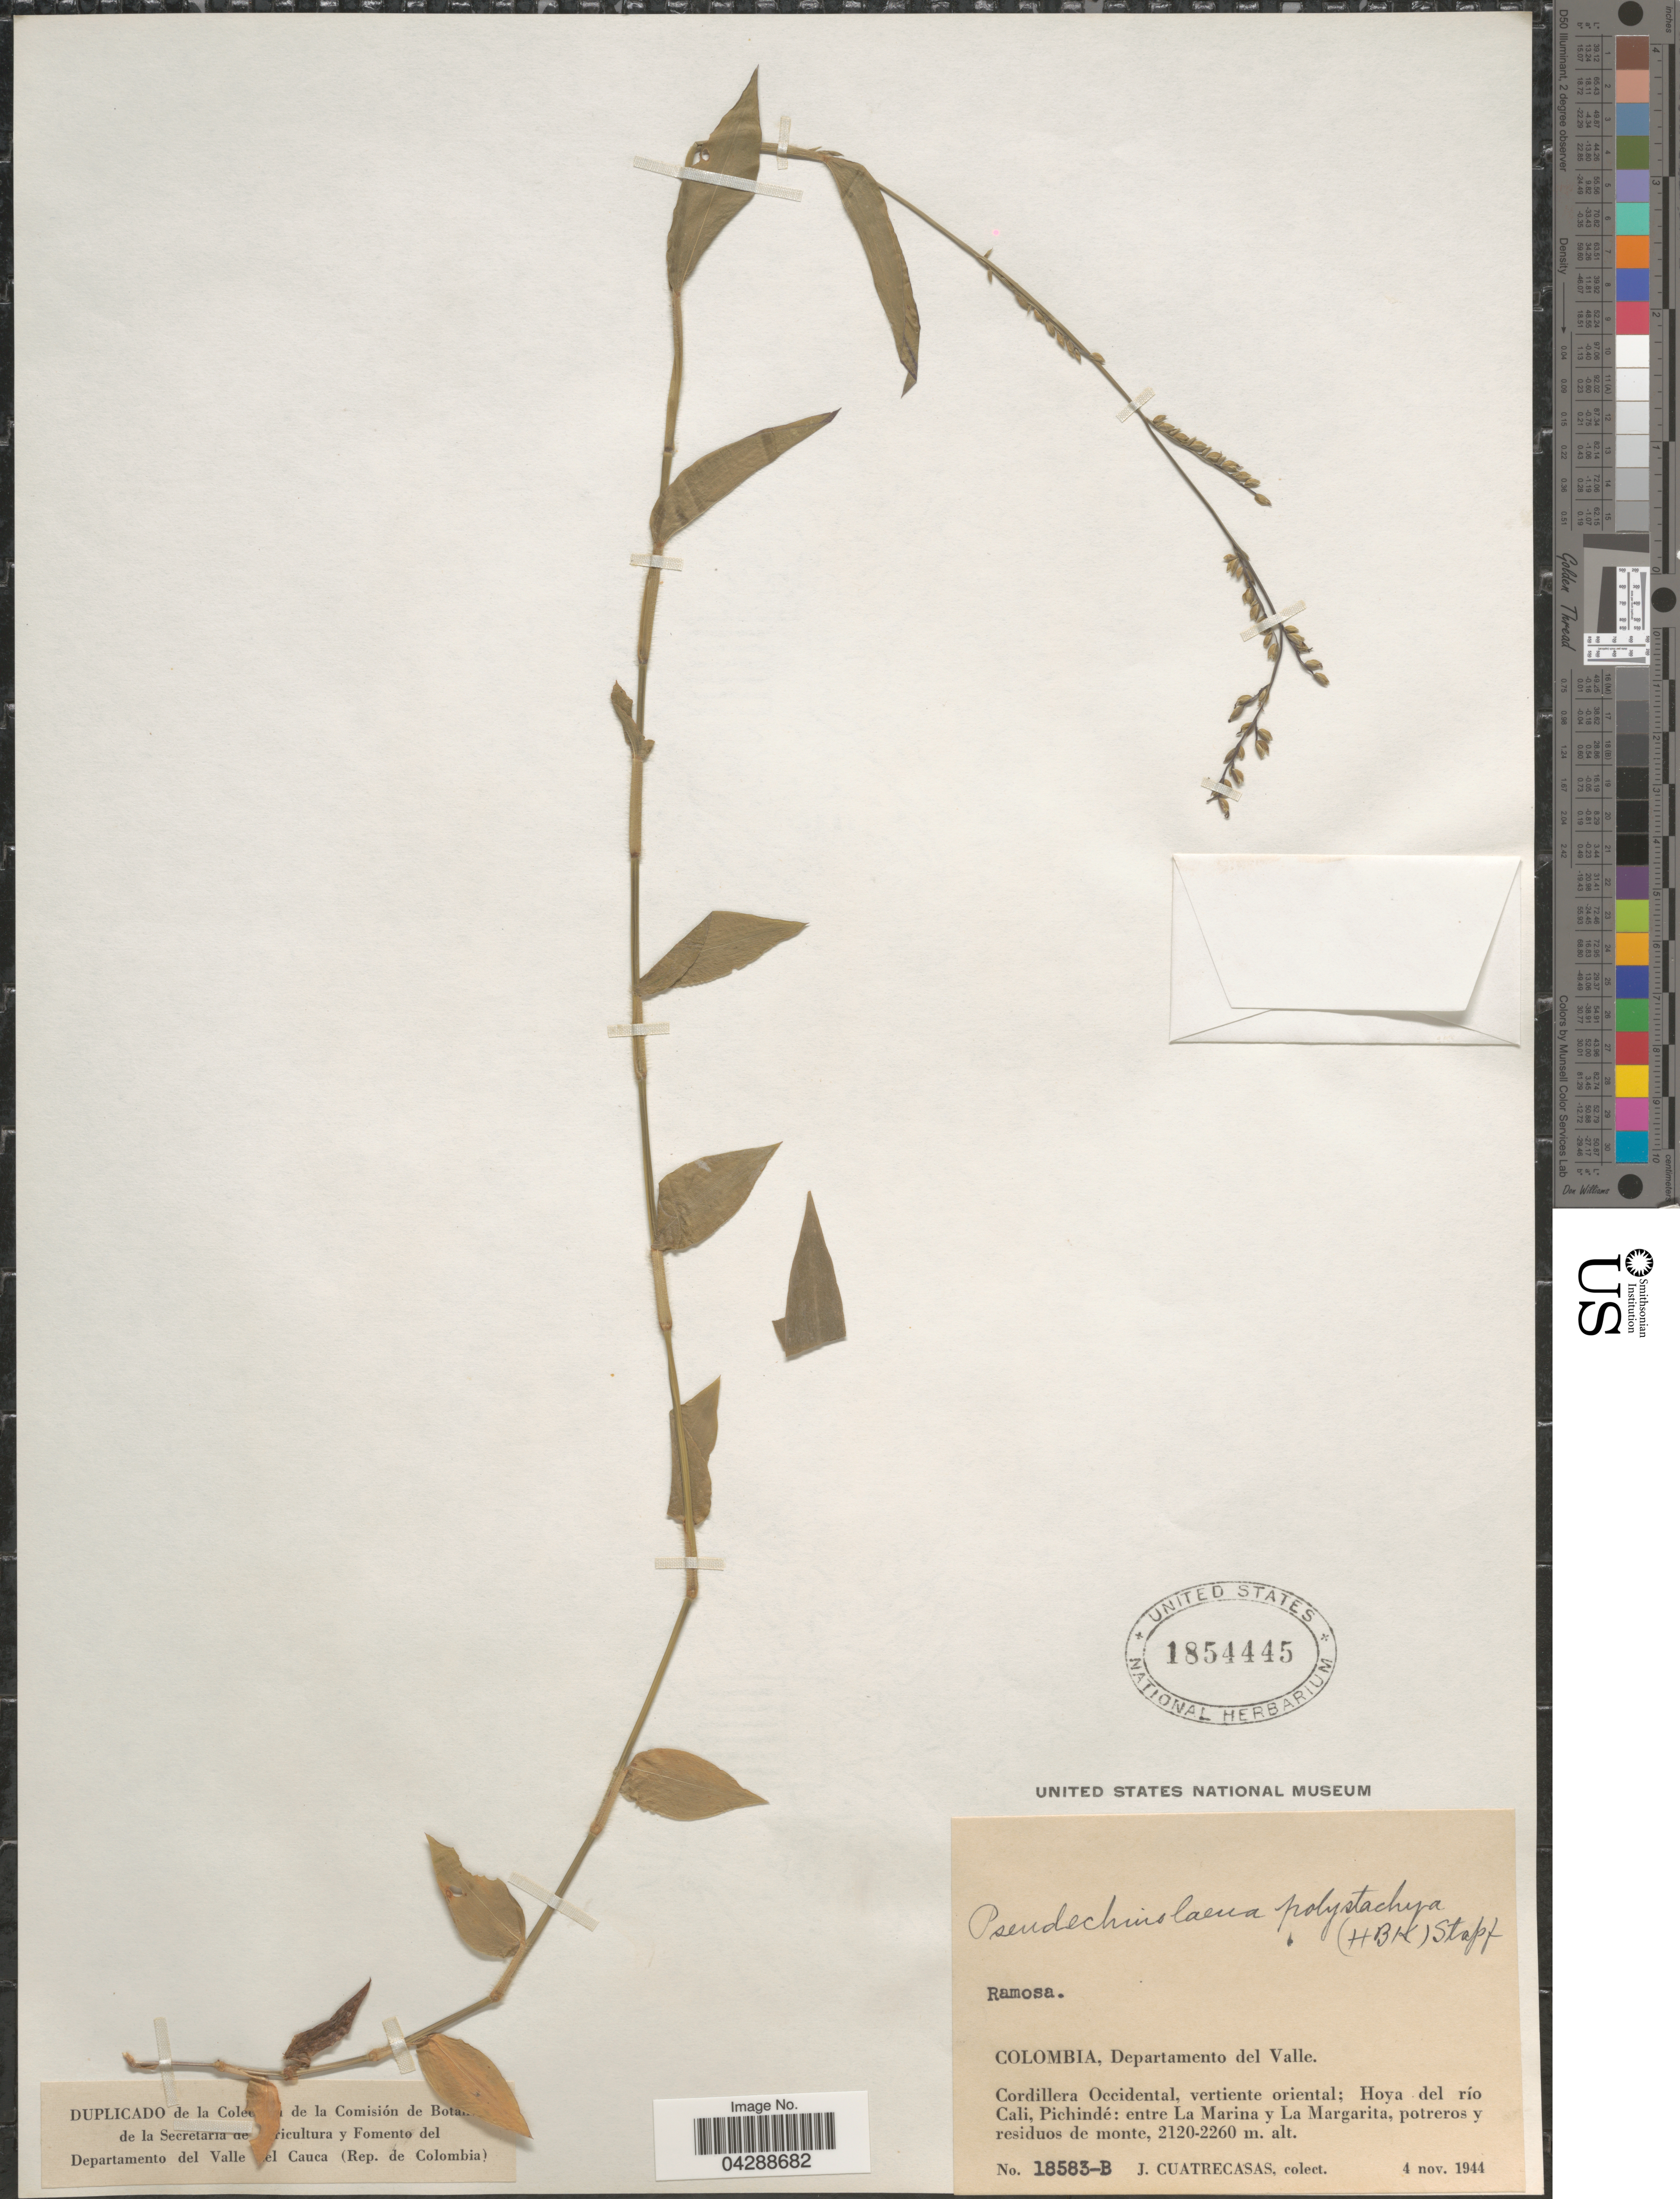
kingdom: Plantae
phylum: Tracheophyta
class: Liliopsida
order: Poales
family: Poaceae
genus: Pseudechinolaena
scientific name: Pseudechinolaena polystachya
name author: (Kunth) Stapf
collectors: J. Cuatrecasas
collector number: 18583-B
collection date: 1944-11-04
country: Colombia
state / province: Valle del Cauca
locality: Departamento del Valle. Cordillera Occidental, vertiente oriental; Hoya del río Cali, Pichindé: entre La Marina y La Margarita, potreros y residuos de monte.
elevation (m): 2120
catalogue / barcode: US 1854445